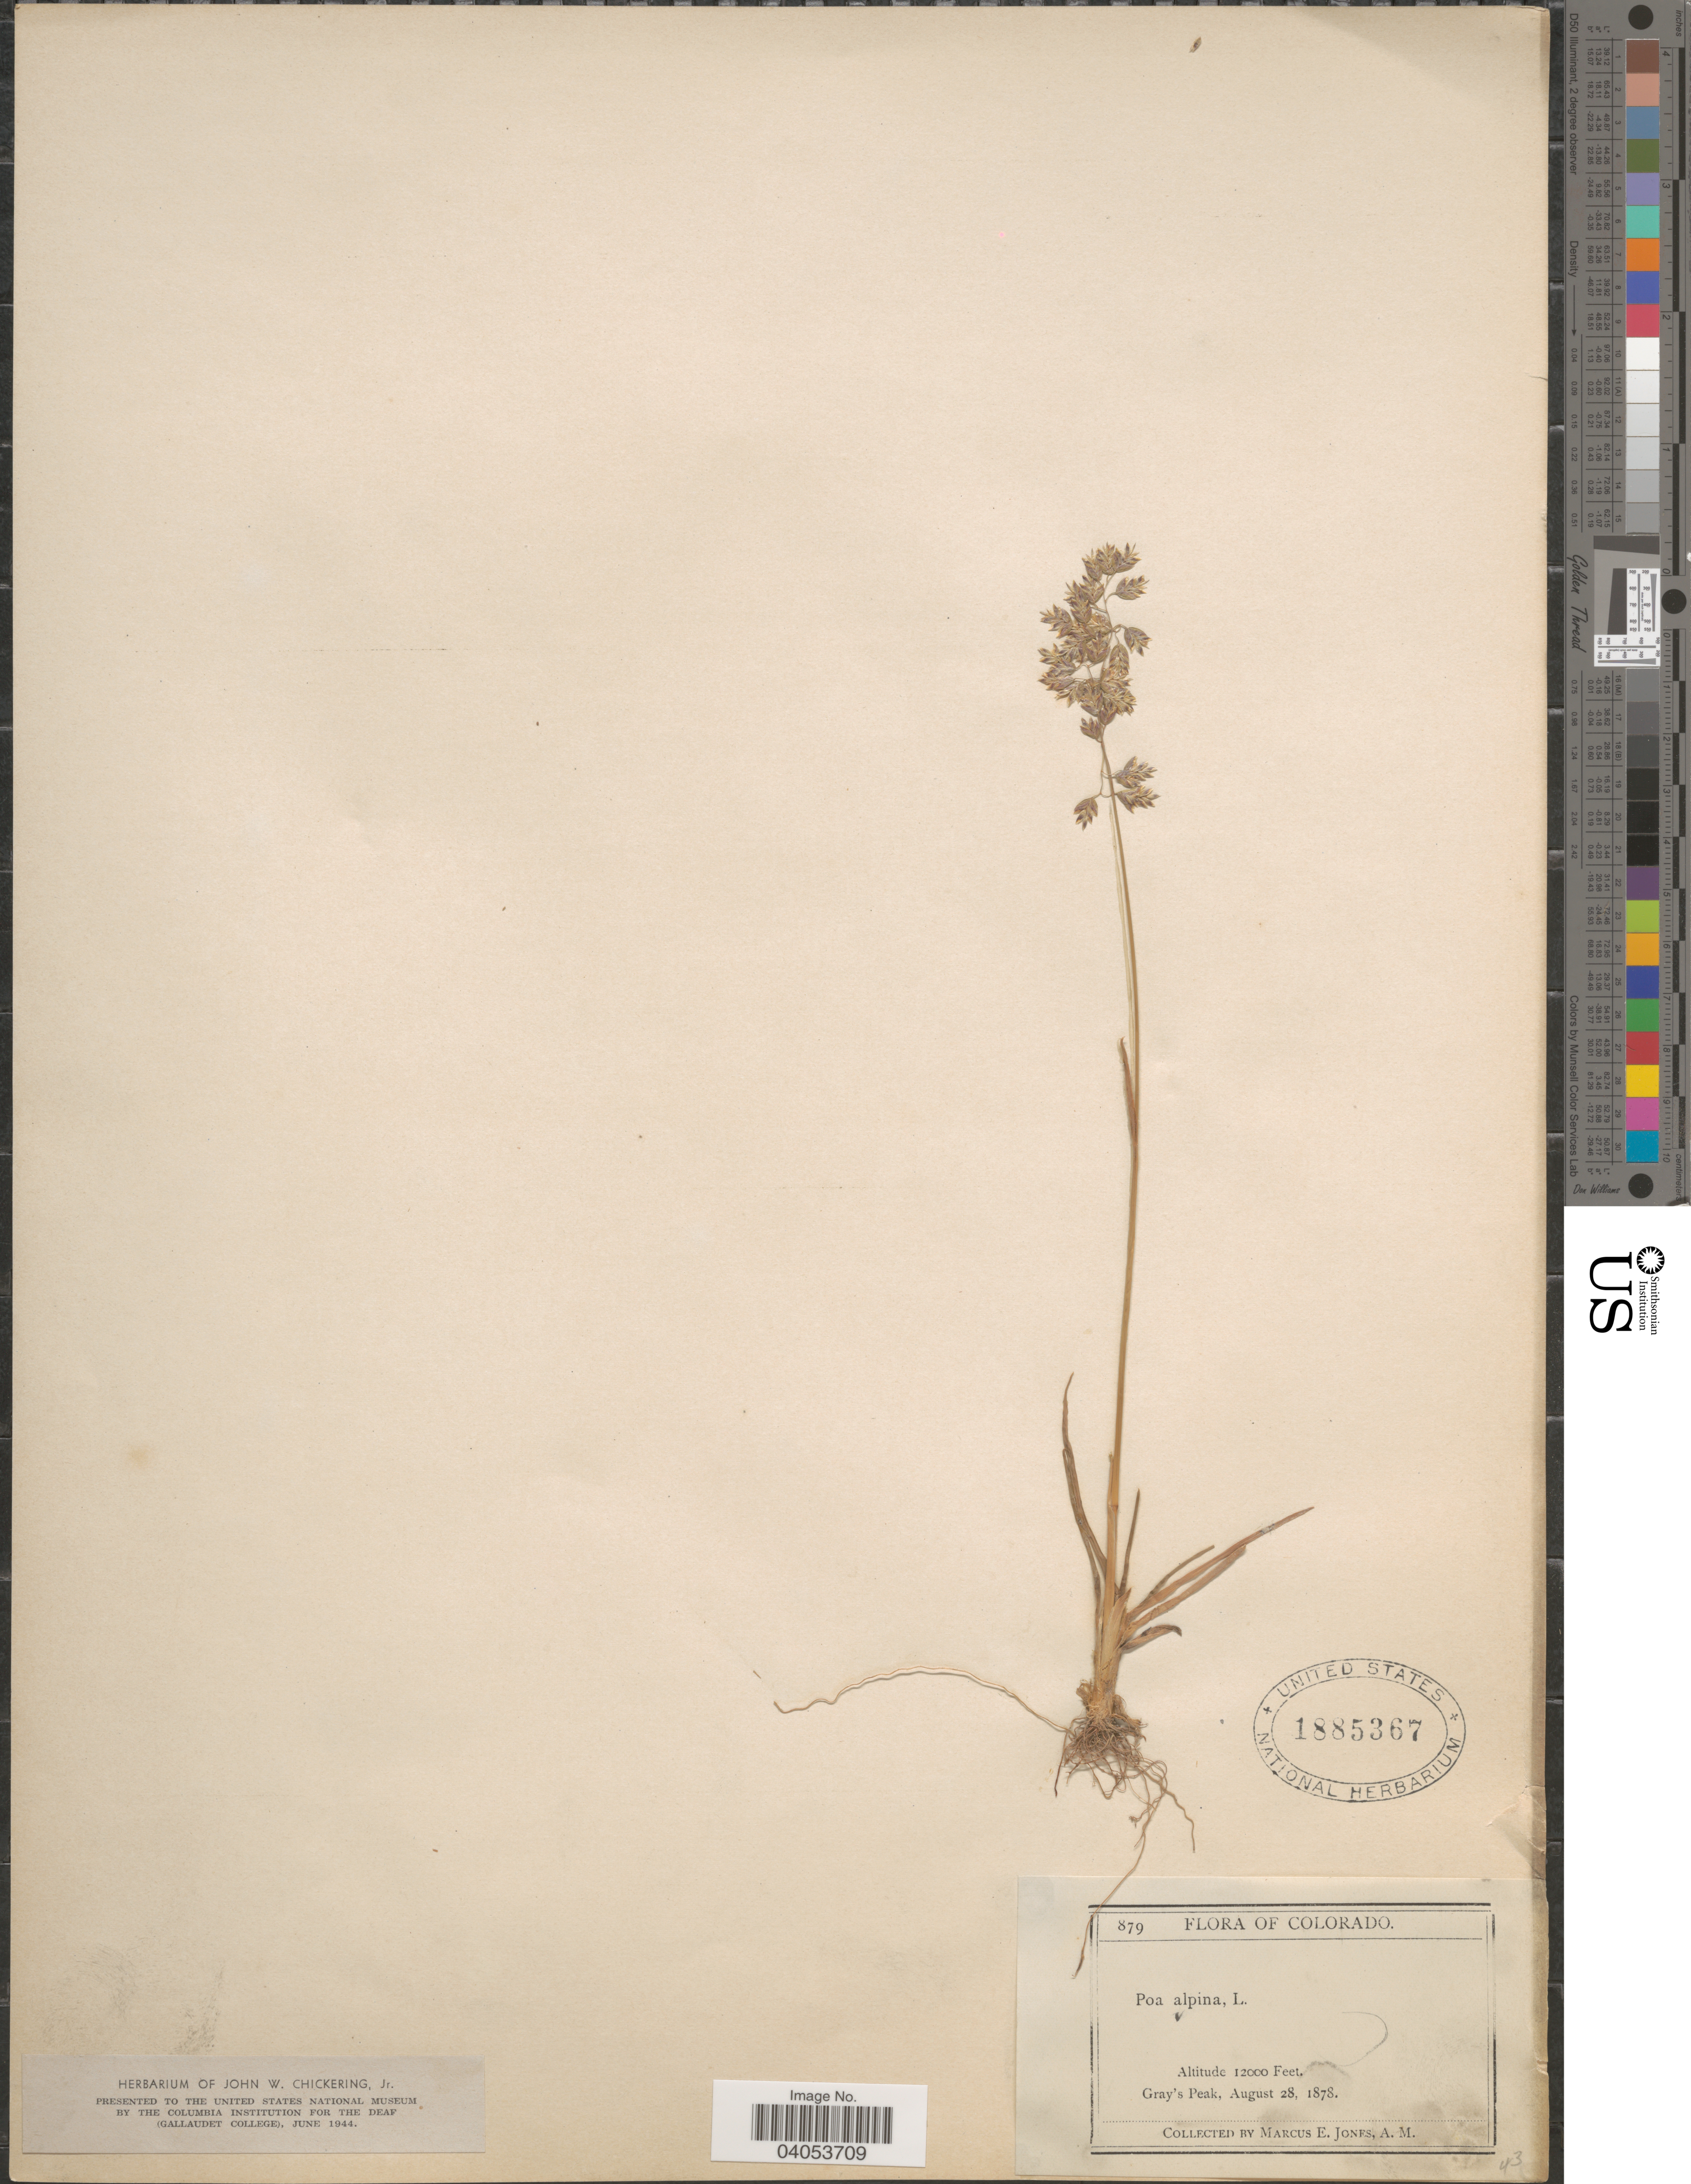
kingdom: Plantae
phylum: Tracheophyta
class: Liliopsida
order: Poales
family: Poaceae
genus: Poa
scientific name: Poa alpina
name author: L.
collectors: M. E. Jones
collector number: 879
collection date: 1878-08-28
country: United States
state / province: Colorado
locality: Gray's Peak.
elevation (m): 3658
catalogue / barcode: US 1885367